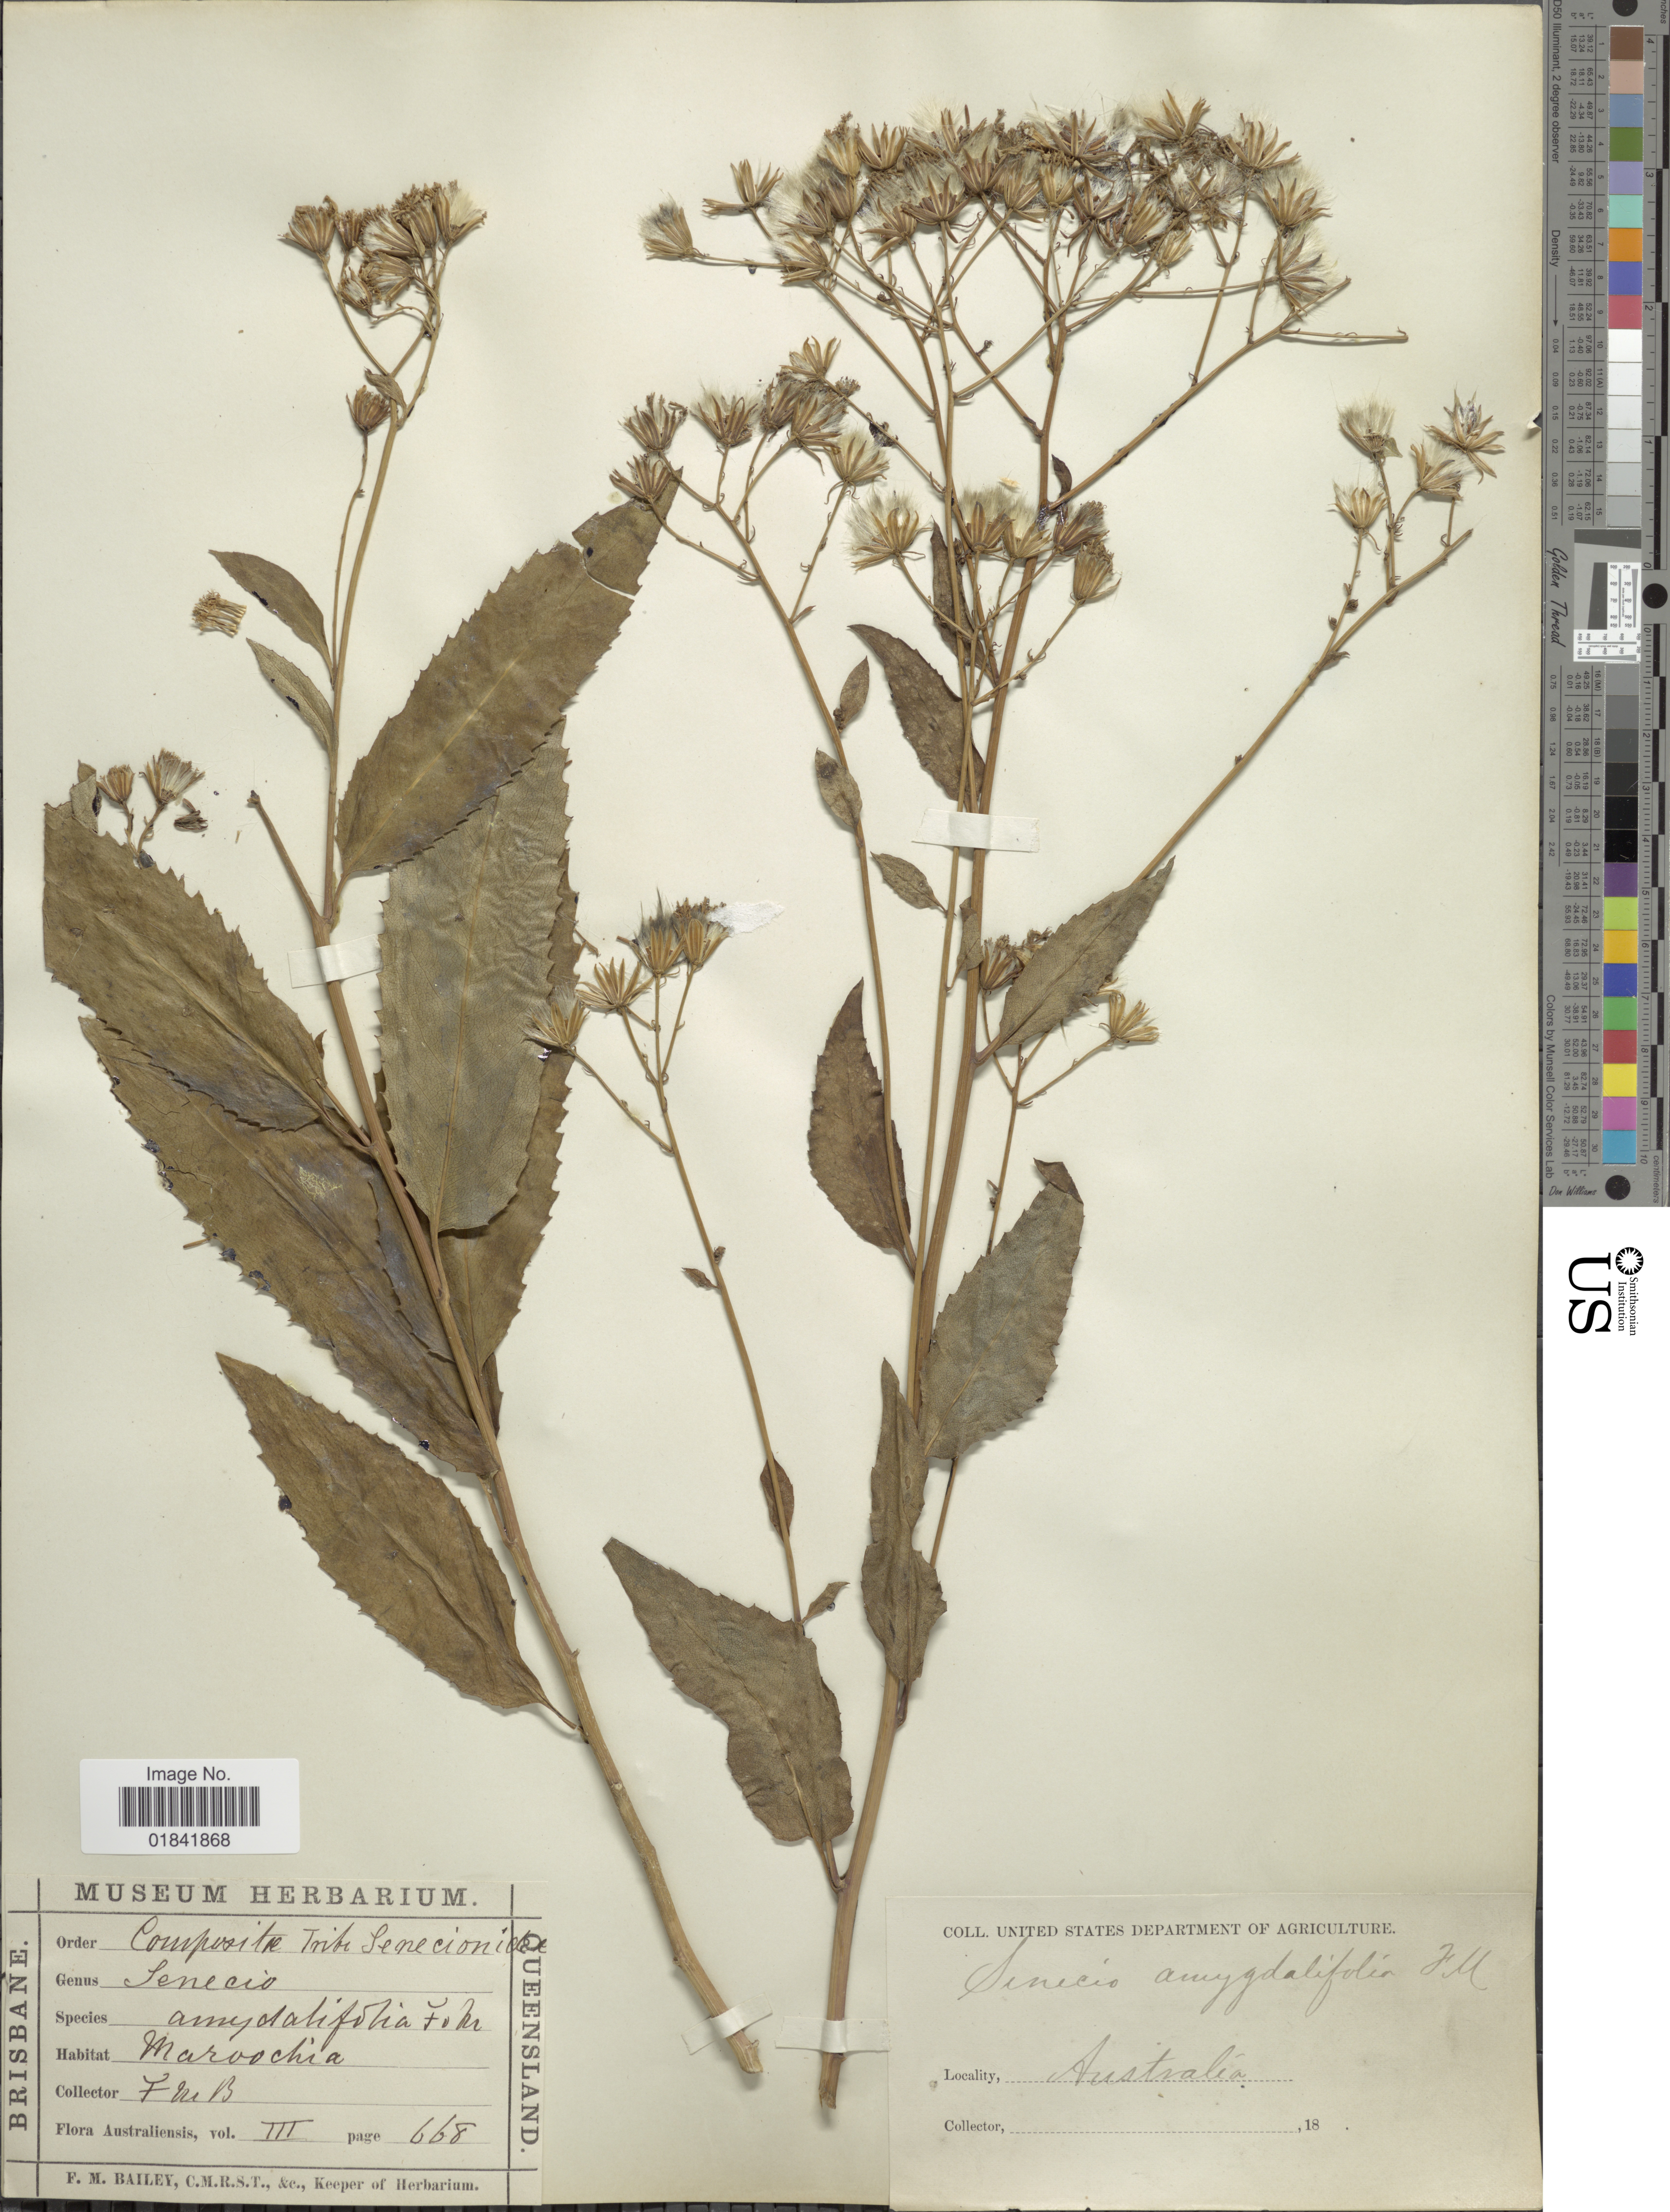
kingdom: Plantae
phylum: Tracheophyta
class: Magnoliopsida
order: Asterales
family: Asteraceae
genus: Senecio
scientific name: Senecio amygdalifolius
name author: F. Muell.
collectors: F. M. Bailey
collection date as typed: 18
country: Australia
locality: Marochia